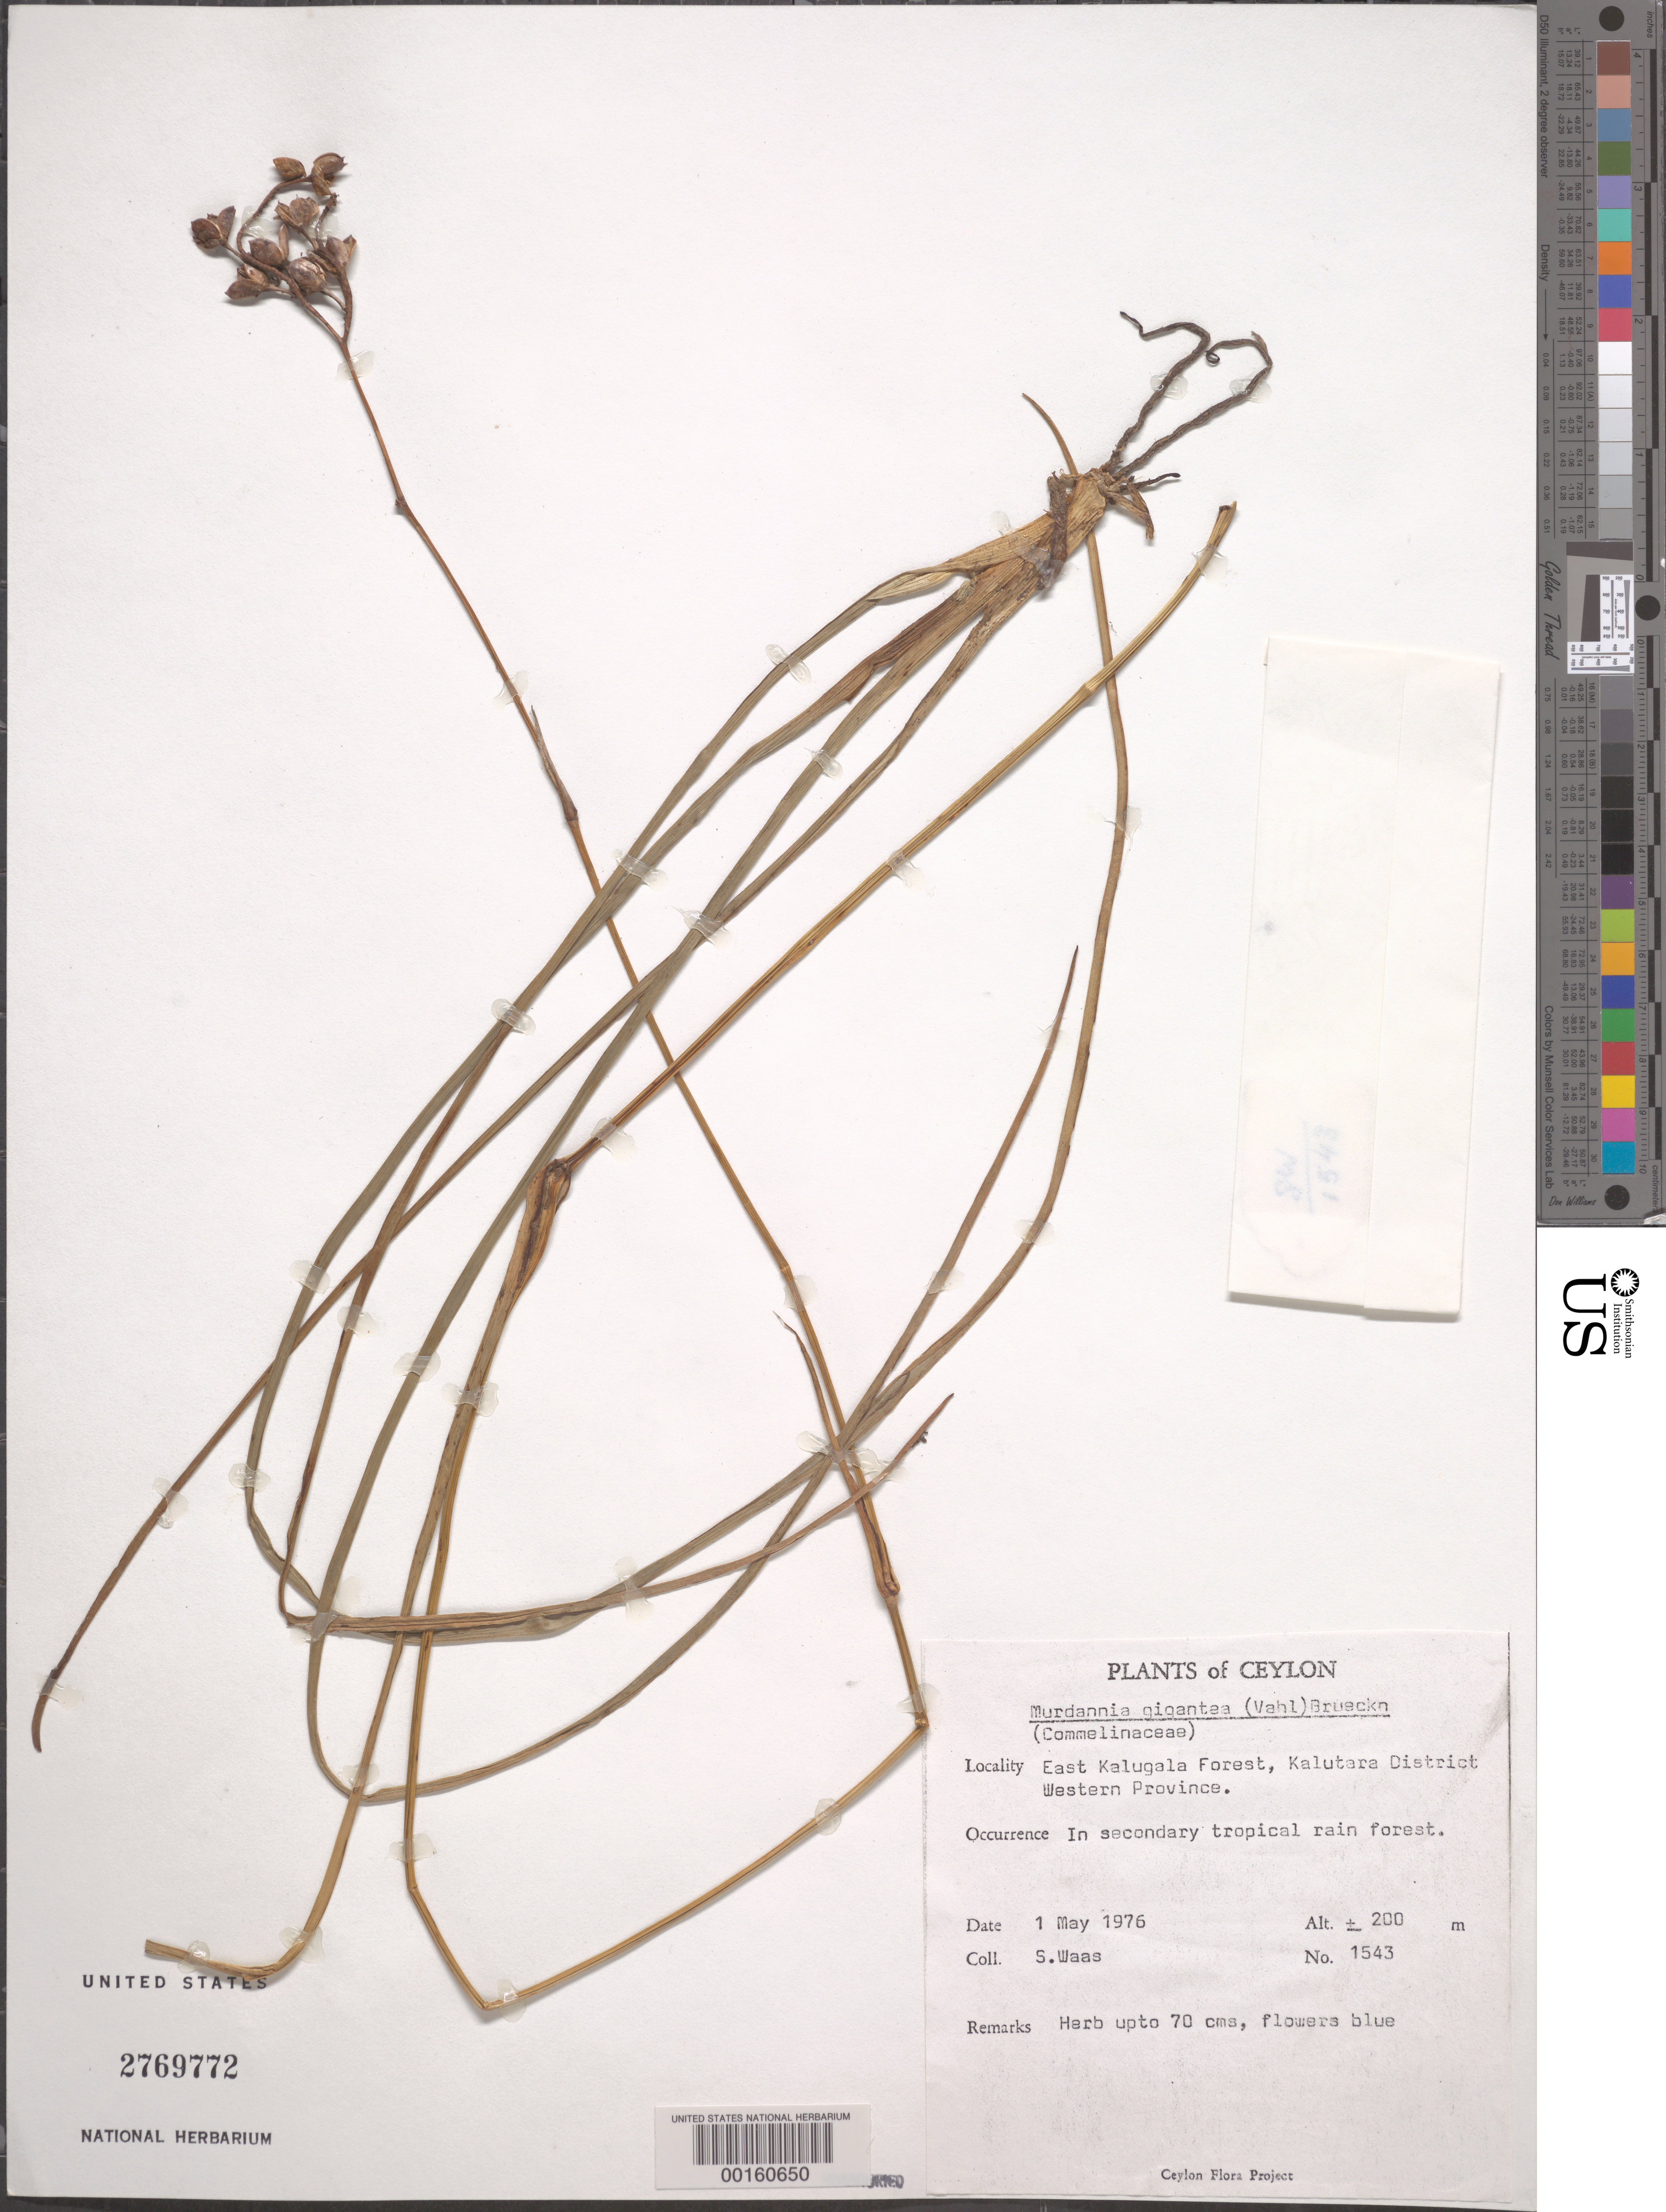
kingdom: Plantae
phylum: Tracheophyta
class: Liliopsida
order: Commelinales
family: Commelinaceae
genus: Murdannia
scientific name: Murdannia gigantea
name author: (Vahl) G. Brückn.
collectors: S. Waas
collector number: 1543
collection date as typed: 01 May 1976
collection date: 1976-05-01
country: Sri Lanka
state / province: Western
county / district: Kalutara Dist.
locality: East kalugala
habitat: Secondary tropical rainforest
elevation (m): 200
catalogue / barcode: US 2769772